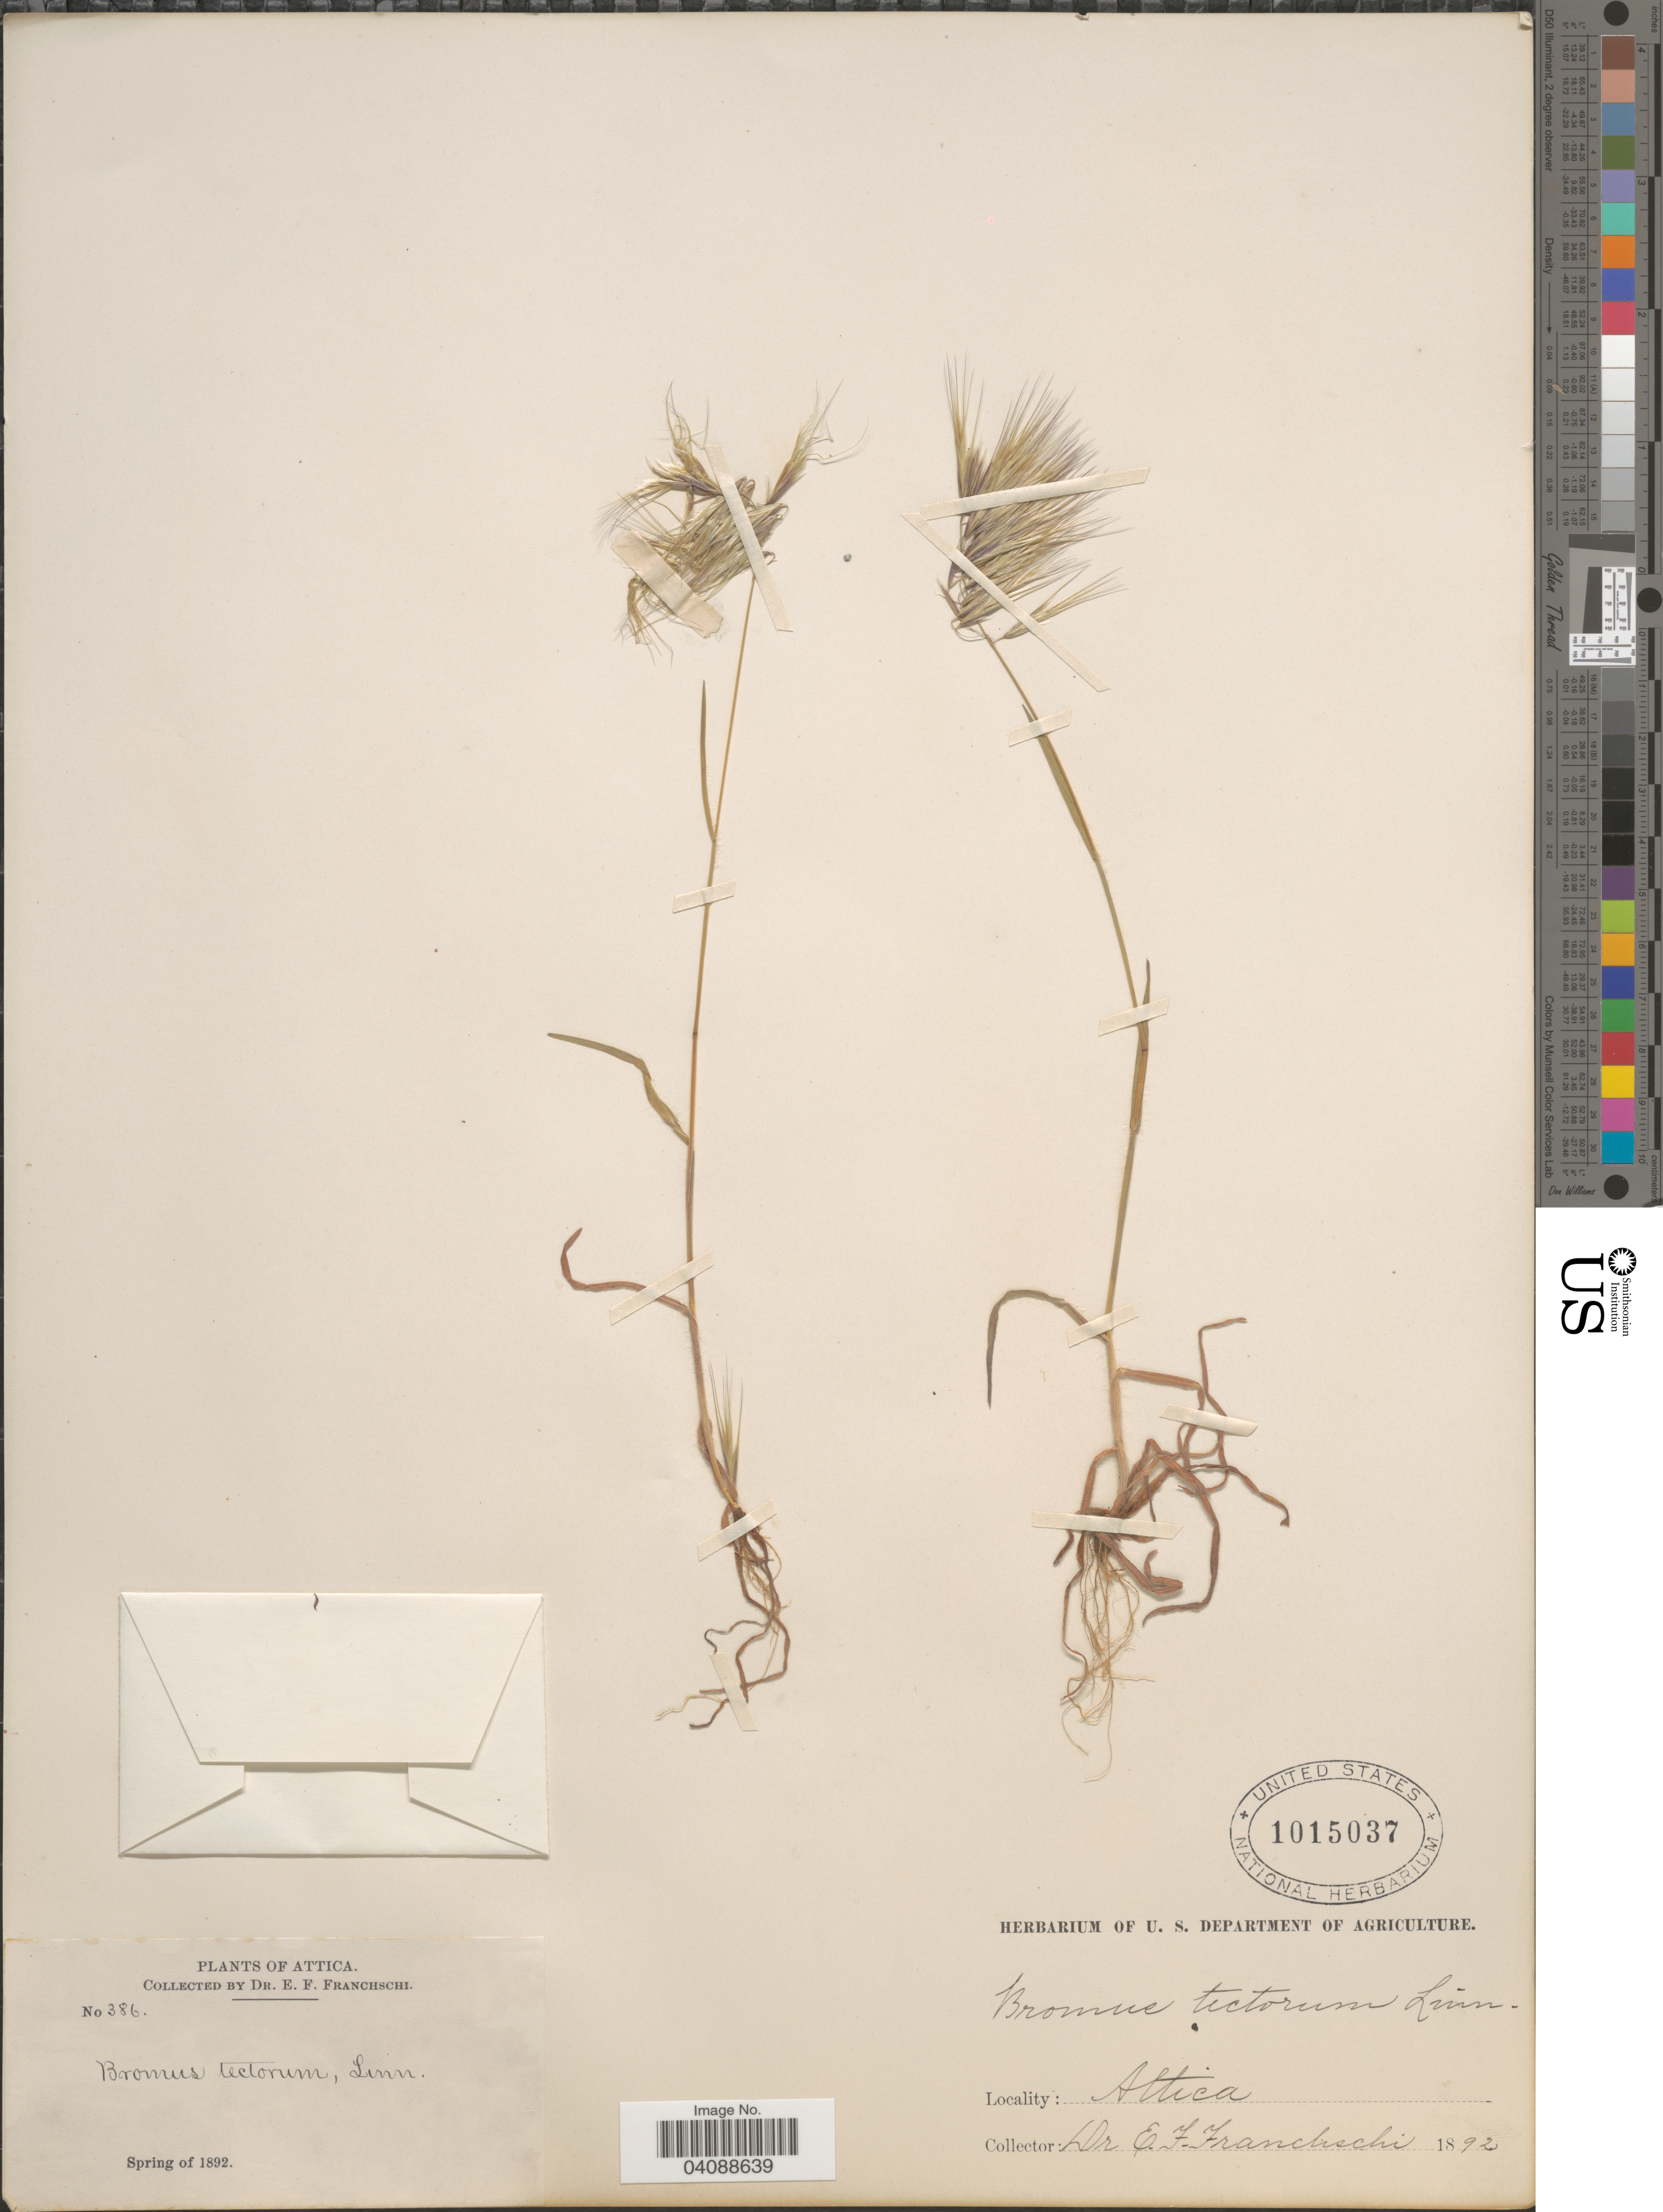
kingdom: Plantae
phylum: Tracheophyta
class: Liliopsida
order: Poales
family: Poaceae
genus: Bromus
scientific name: Bromus tectorum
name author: L.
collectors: E. Franchschi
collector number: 386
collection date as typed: Spring of 1892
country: Greece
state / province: Attica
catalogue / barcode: US 1015037